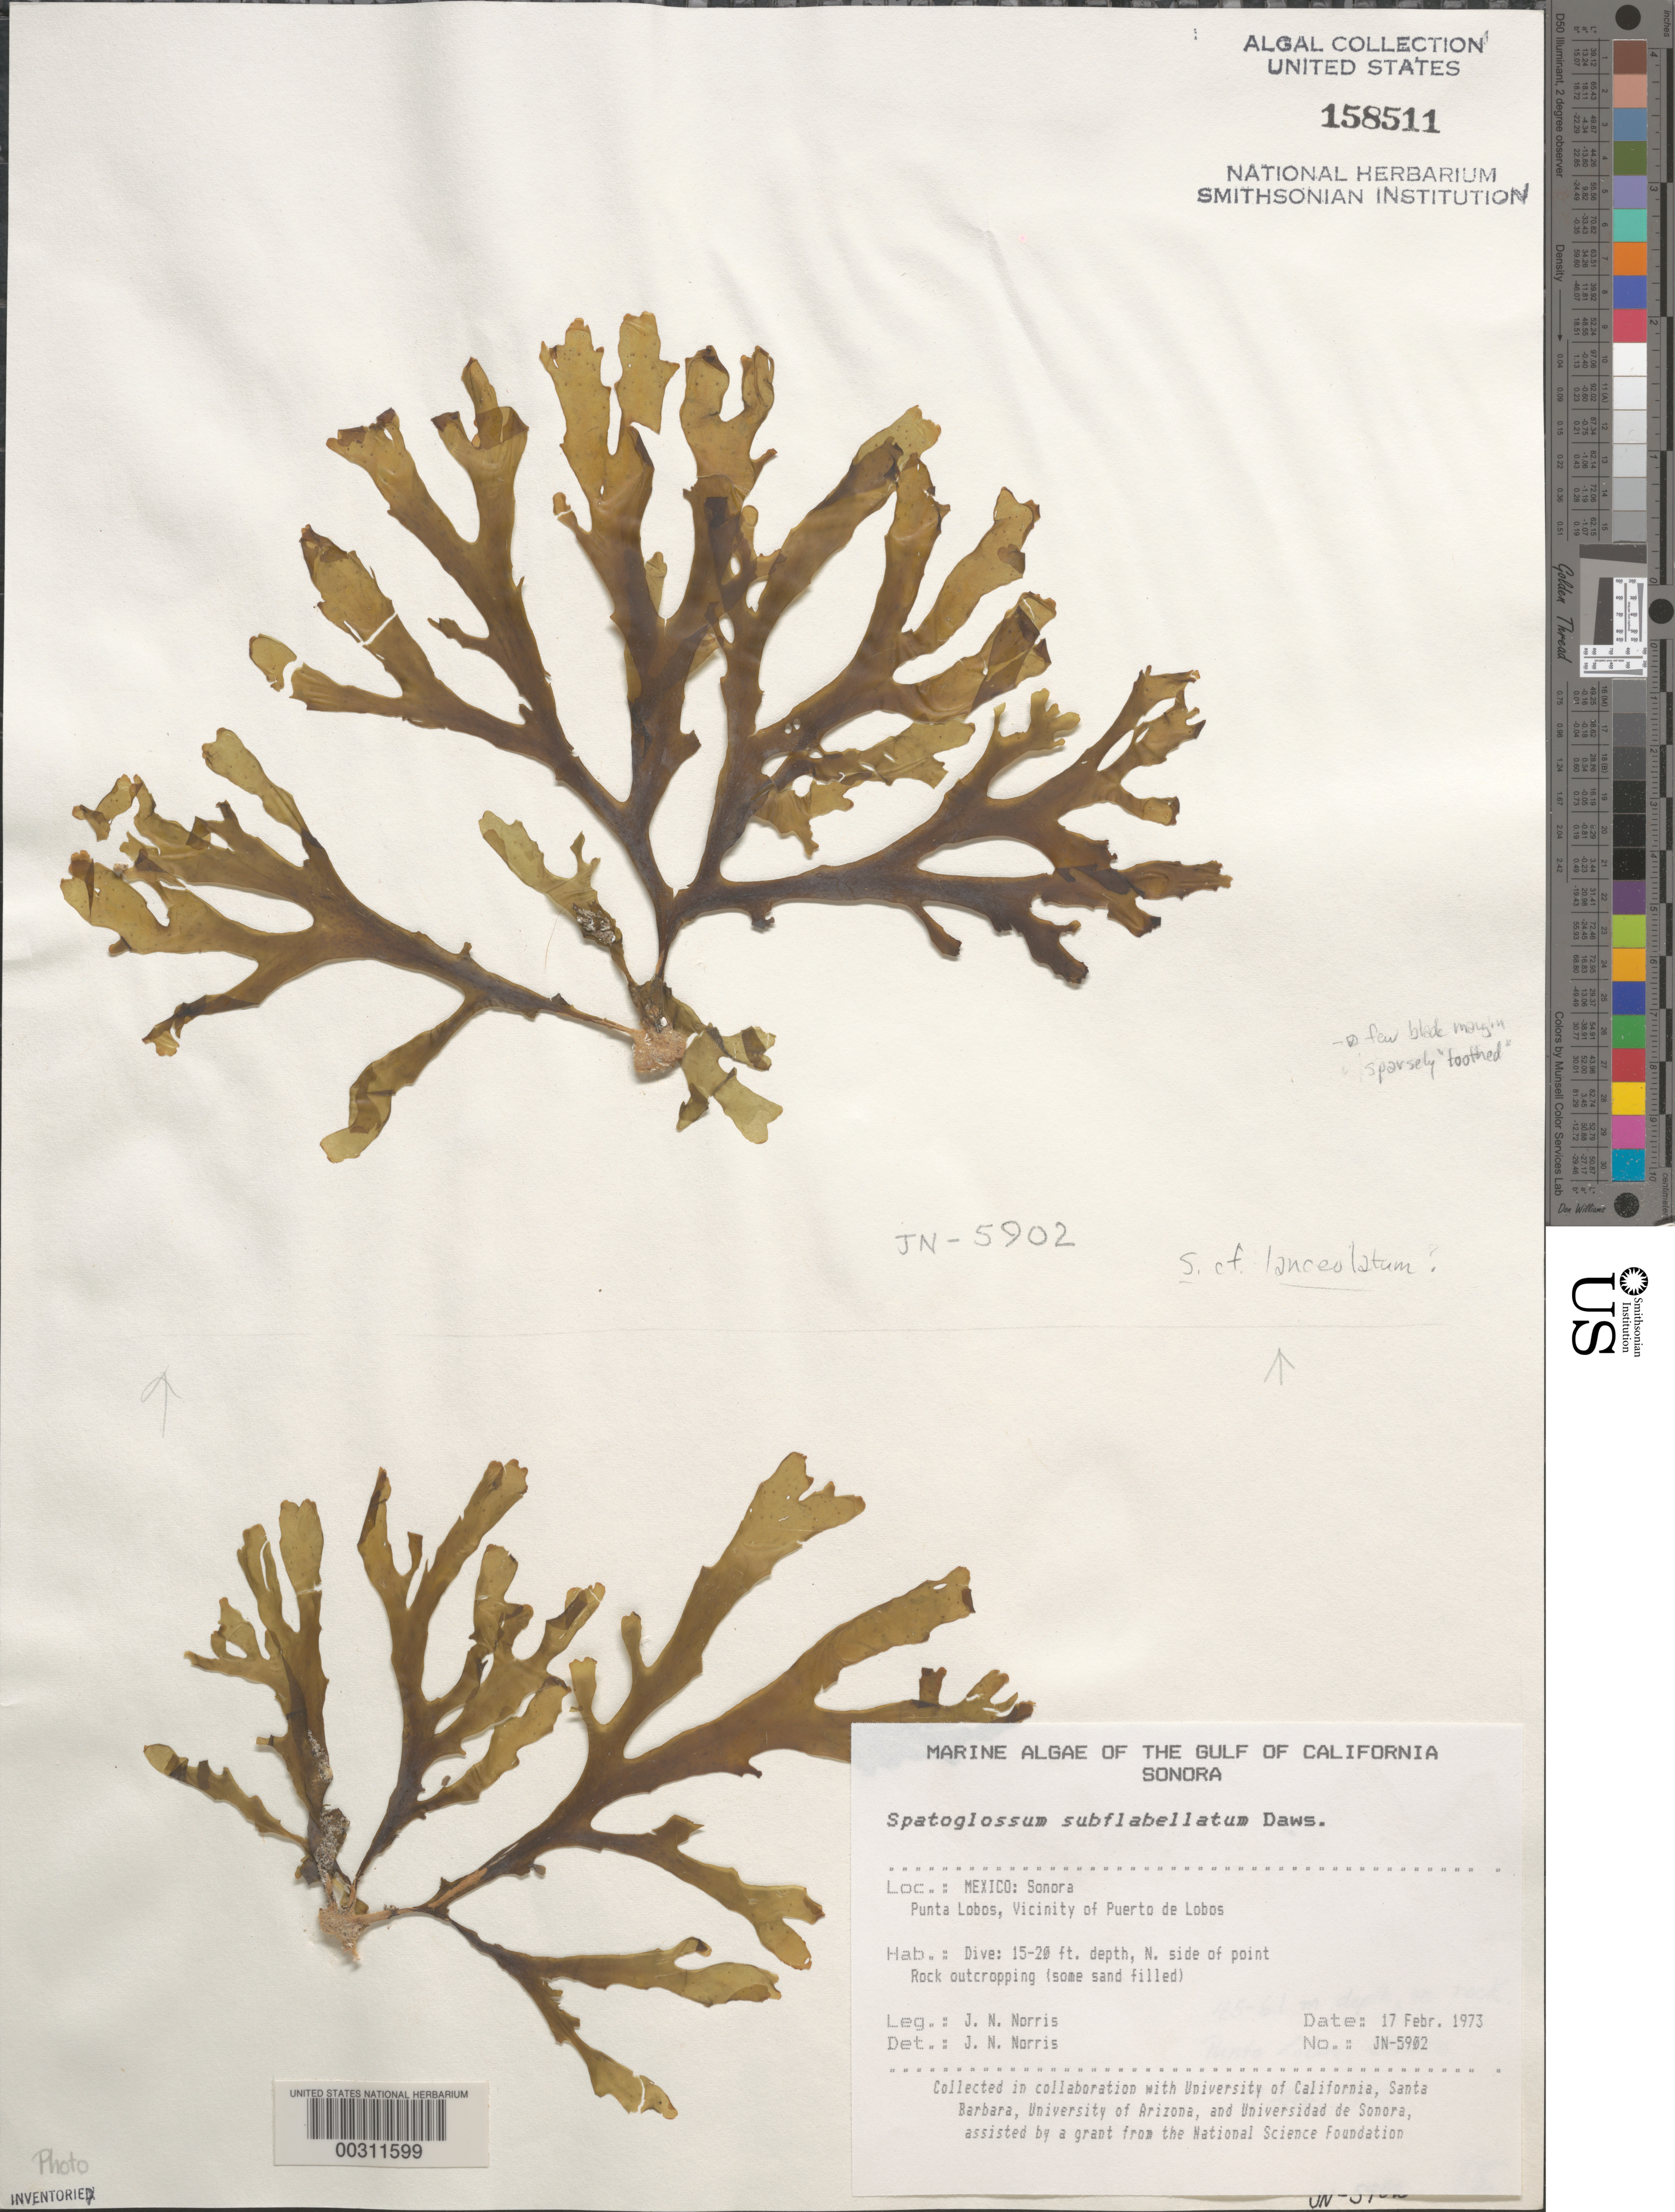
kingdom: Chromista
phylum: Ochrophyta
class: Phaeophyceae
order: Dictyotales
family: Dictyotaceae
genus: Spatoglossum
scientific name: Spatoglossum subflabellatum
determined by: Norris, James N.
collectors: J. N. Norris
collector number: JN-5902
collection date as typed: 17 Feb 1973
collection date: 1973-02-17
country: Mexico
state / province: Sonora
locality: Punta Lobos, Puerto de Lobos area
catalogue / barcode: US 158511